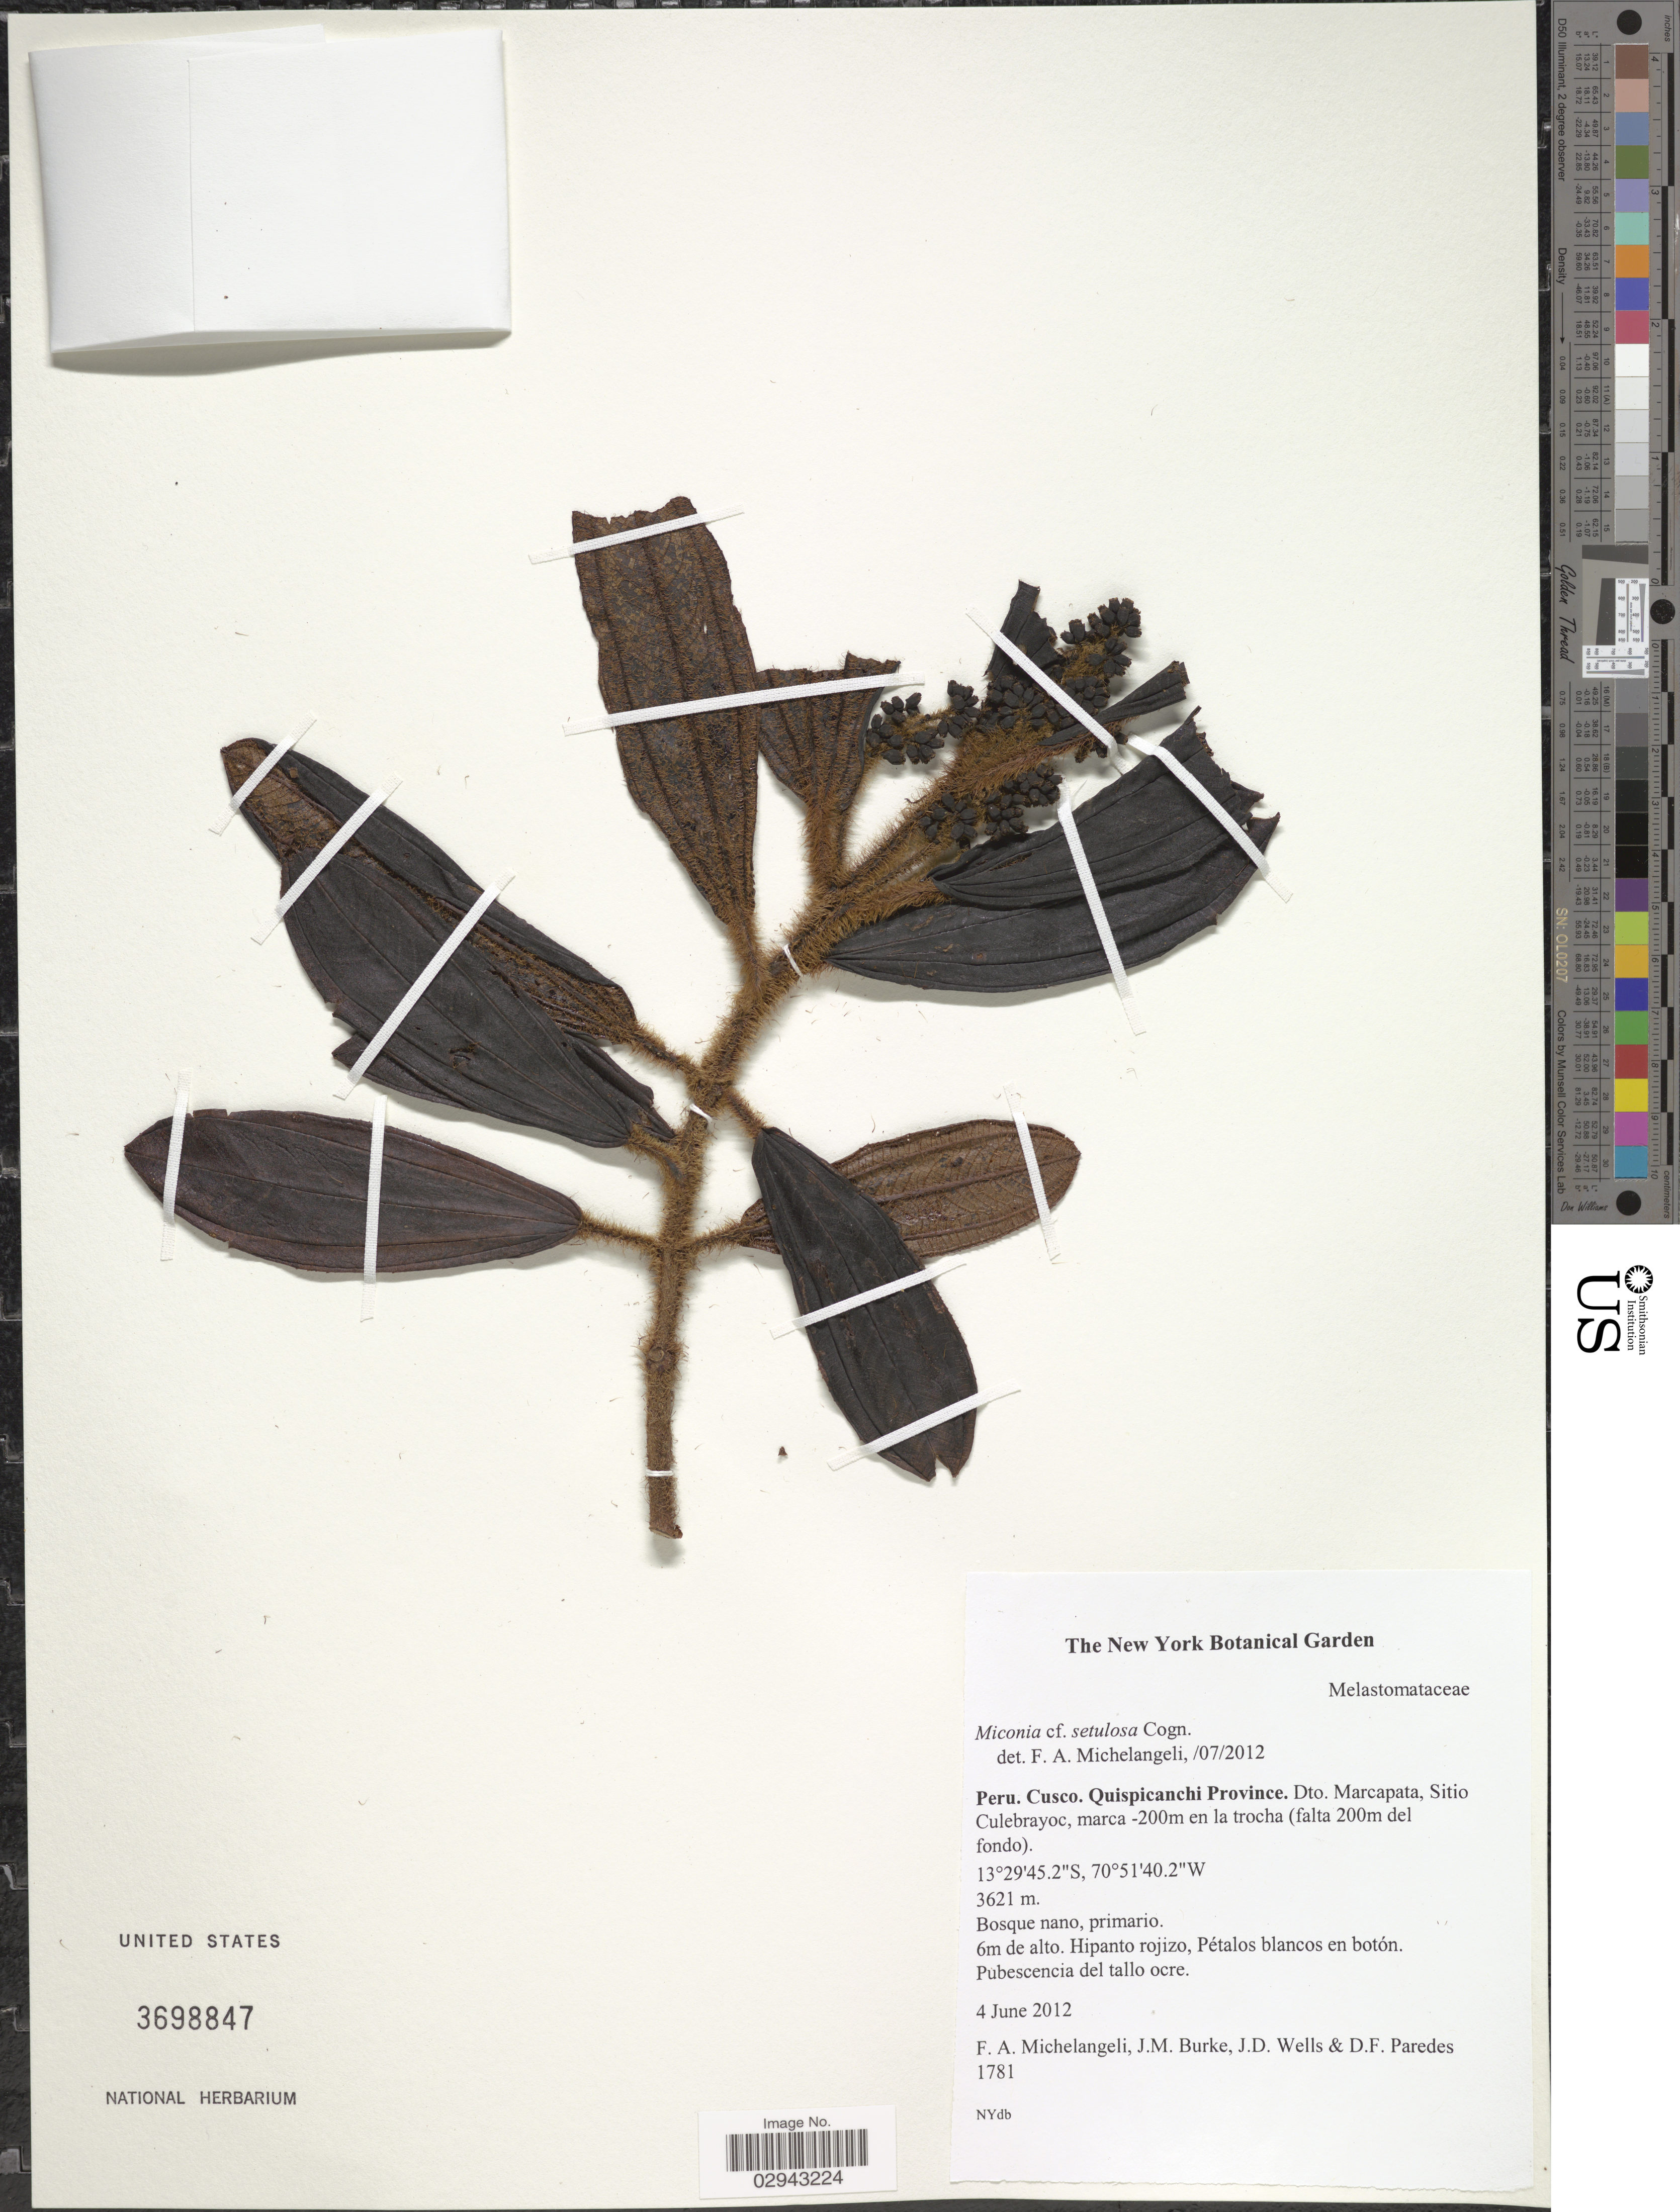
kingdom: Plantae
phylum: Tracheophyta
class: Magnoliopsida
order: Myrtales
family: Melastomataceae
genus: Miconia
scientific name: Miconia setulosa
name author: Cogn.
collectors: F. A. Michelangeli, Jac. M. Burke, J. Wells & D. Paredes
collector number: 1781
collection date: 2012-06-04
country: Peru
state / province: Cusco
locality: Quispicanchi Province. Dto. Marcapata, Sitio Culebrayoc, marca -200m en la trocha (falta 200m del fondo).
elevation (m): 3621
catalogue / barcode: US 3698847